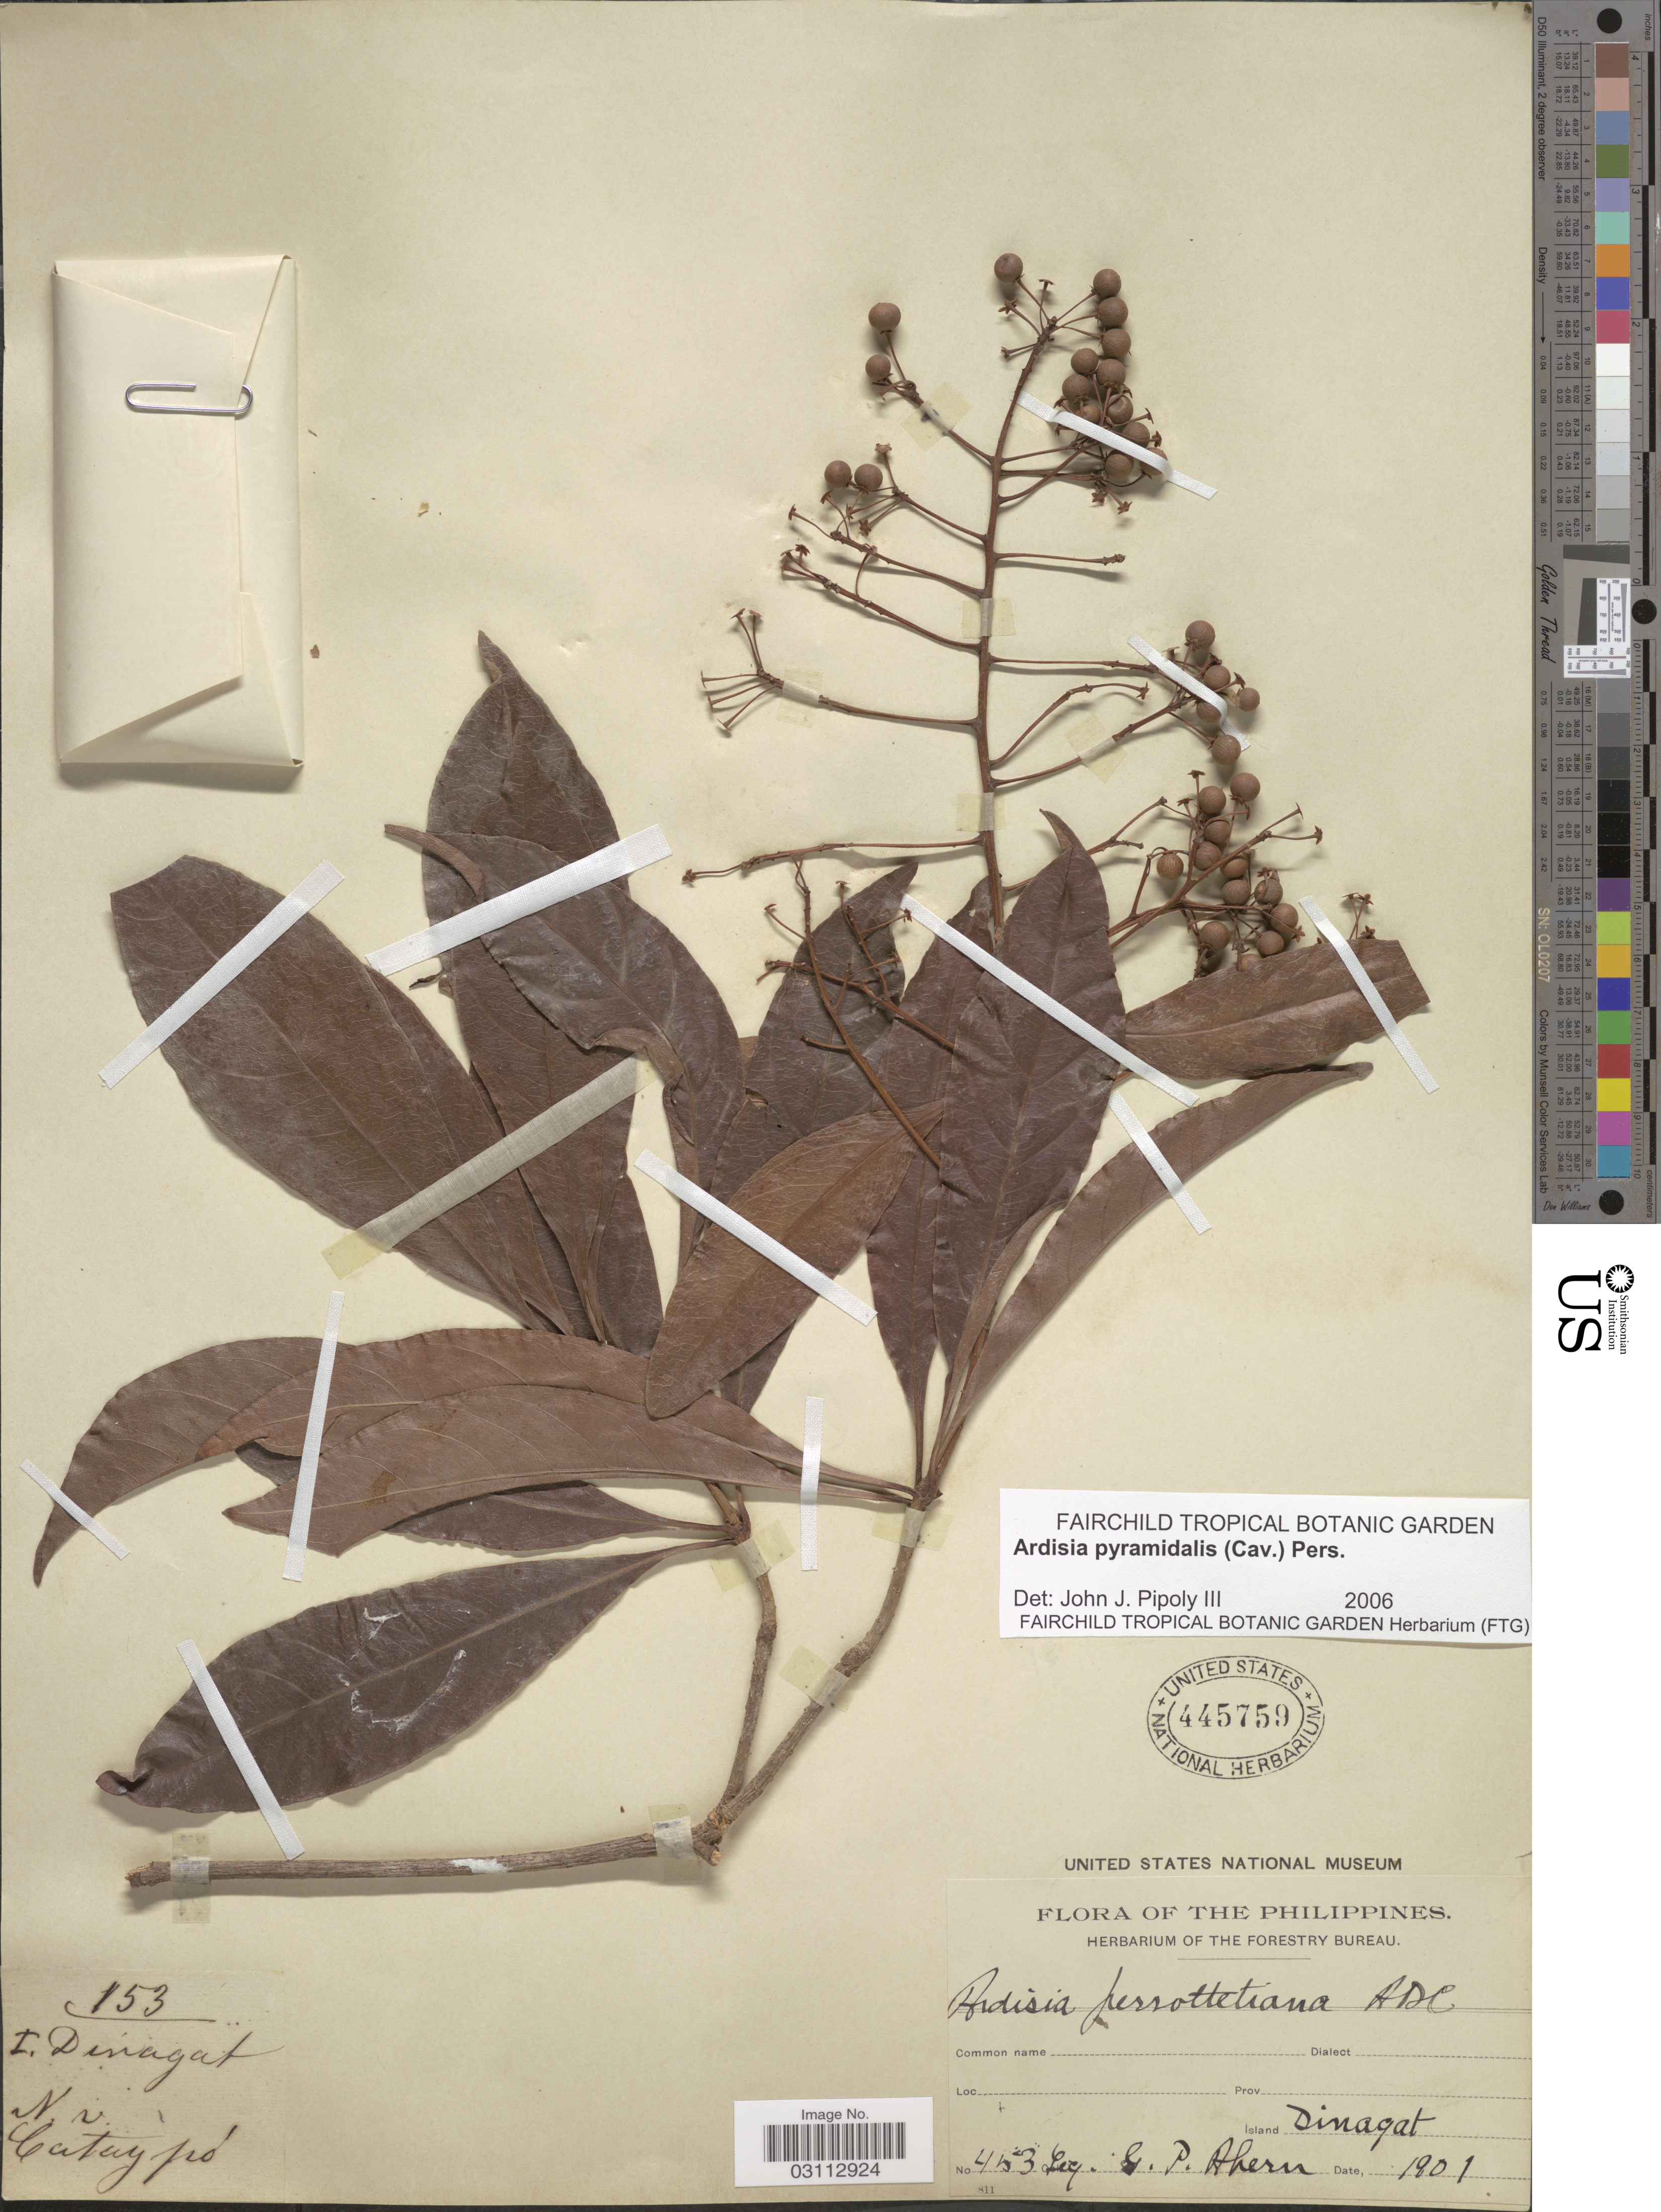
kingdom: Plantae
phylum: Tracheophyta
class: Magnoliopsida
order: Ericales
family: Primulaceae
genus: Ardisia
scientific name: Ardisia pyramidalis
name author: (Cav.) Pers.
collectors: G. Ahern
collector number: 453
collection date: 1901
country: Philippines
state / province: Caraga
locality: Island Dinagat.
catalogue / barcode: US 445759